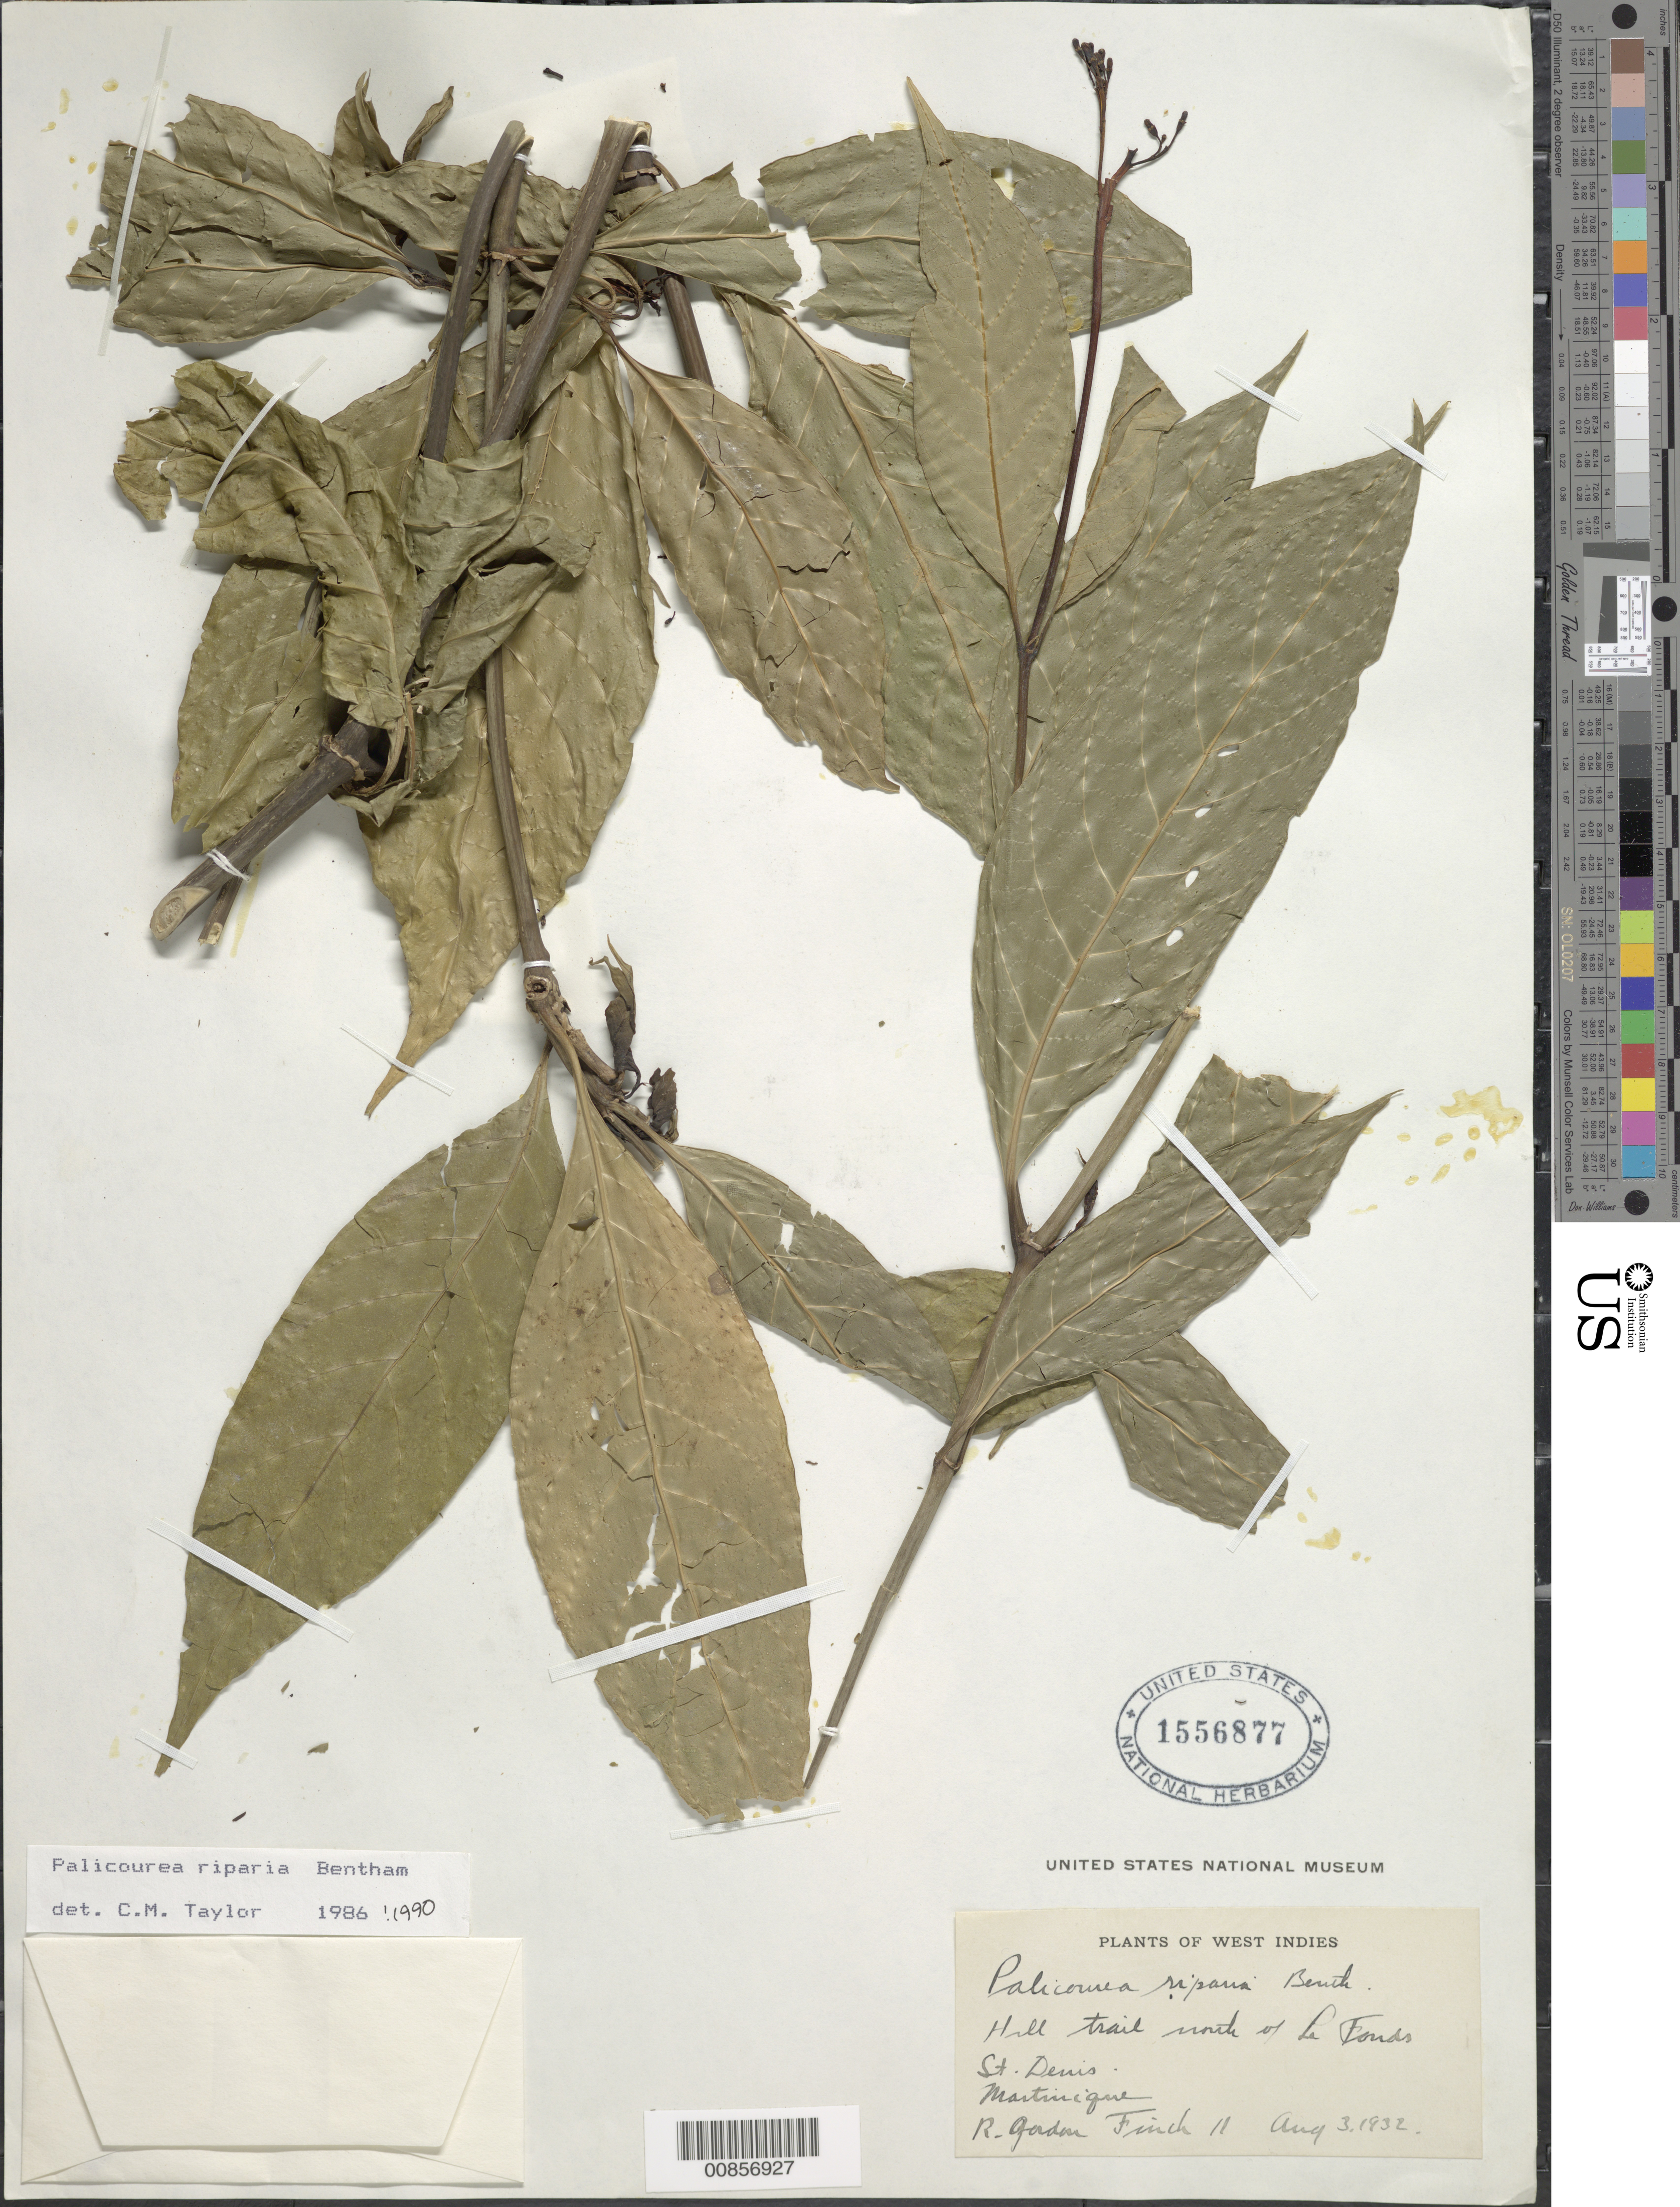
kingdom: Plantae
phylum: Tracheophyta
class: Magnoliopsida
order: Gentianales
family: Rubiaceae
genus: Palicourea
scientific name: Palicourea croceoides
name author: Desv. ex Ham.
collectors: R. Finch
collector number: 11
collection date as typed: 03 Aug 1932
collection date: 1932-08-03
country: Martinique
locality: St. Denis. Hill trail north of Le Fonds.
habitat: Along hill trail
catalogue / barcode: US 1556877